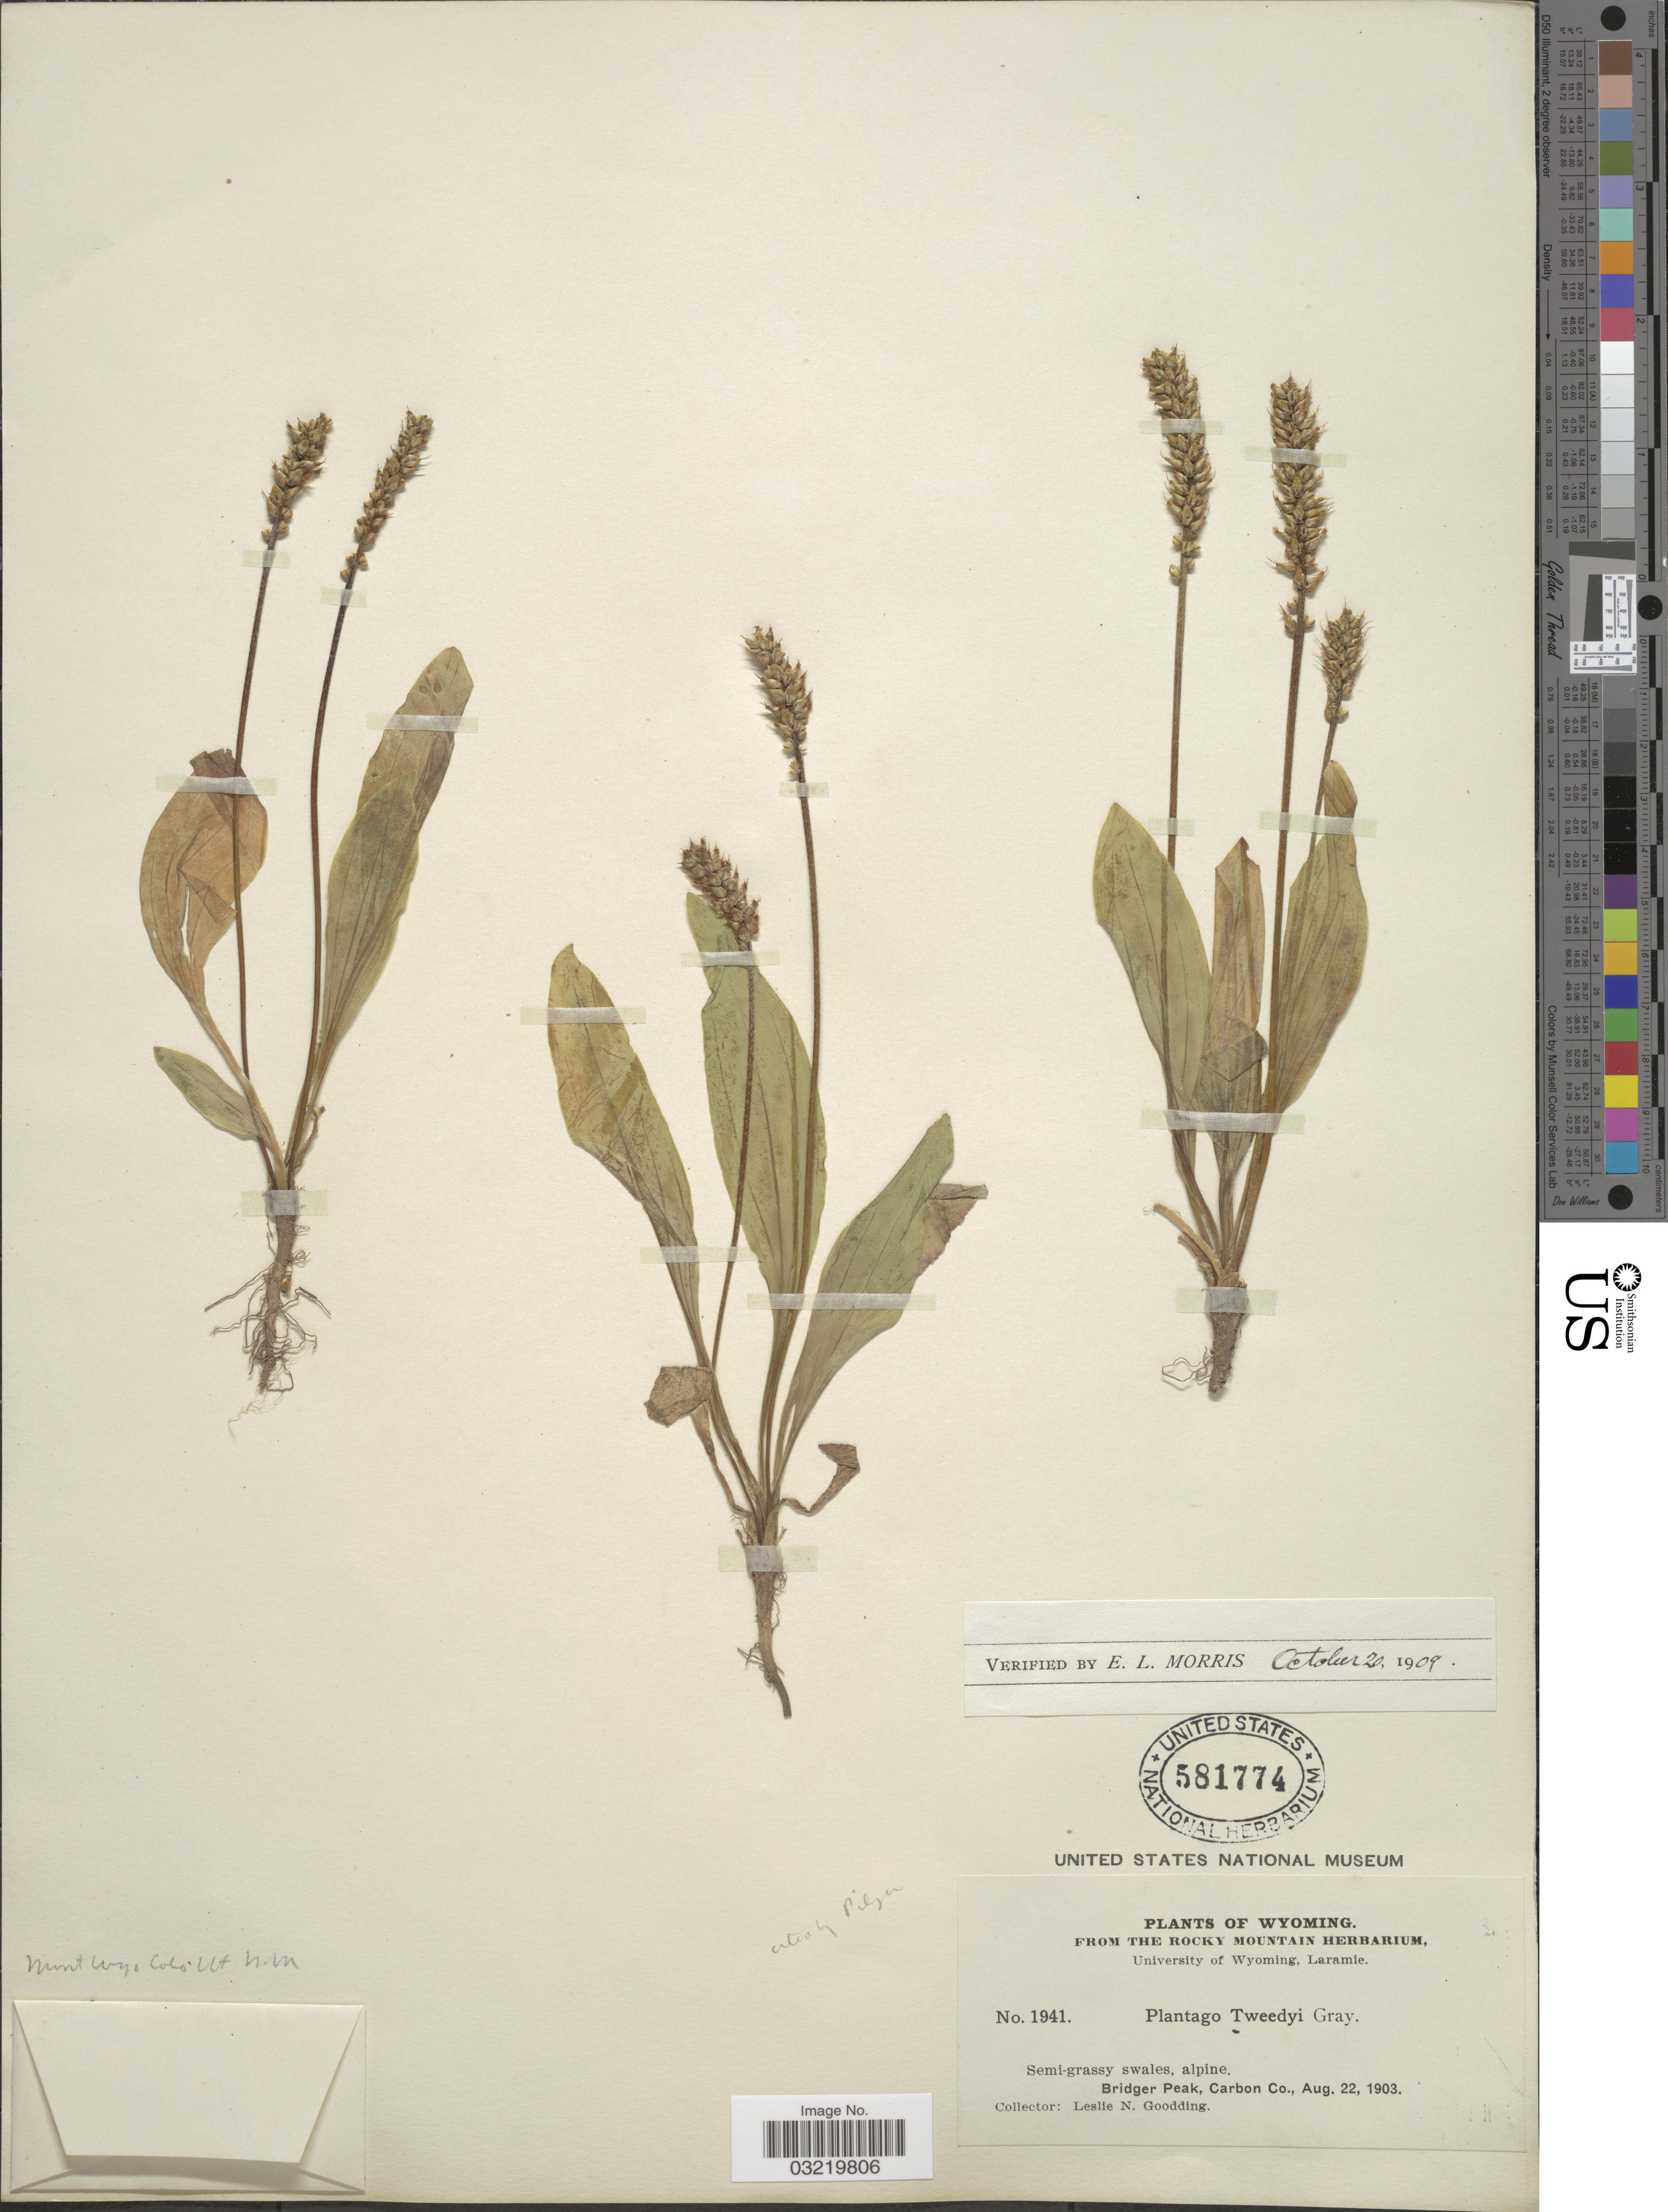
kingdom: Plantae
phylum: Tracheophyta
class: Magnoliopsida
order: Lamiales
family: Plantaginaceae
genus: Plantago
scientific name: Plantago tweedyi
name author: A. Gray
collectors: L. N. Goodding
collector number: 1941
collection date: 1903-08-22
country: United States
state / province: Wyoming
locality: Bridger Peak, Carbon Co.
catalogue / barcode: US 581774